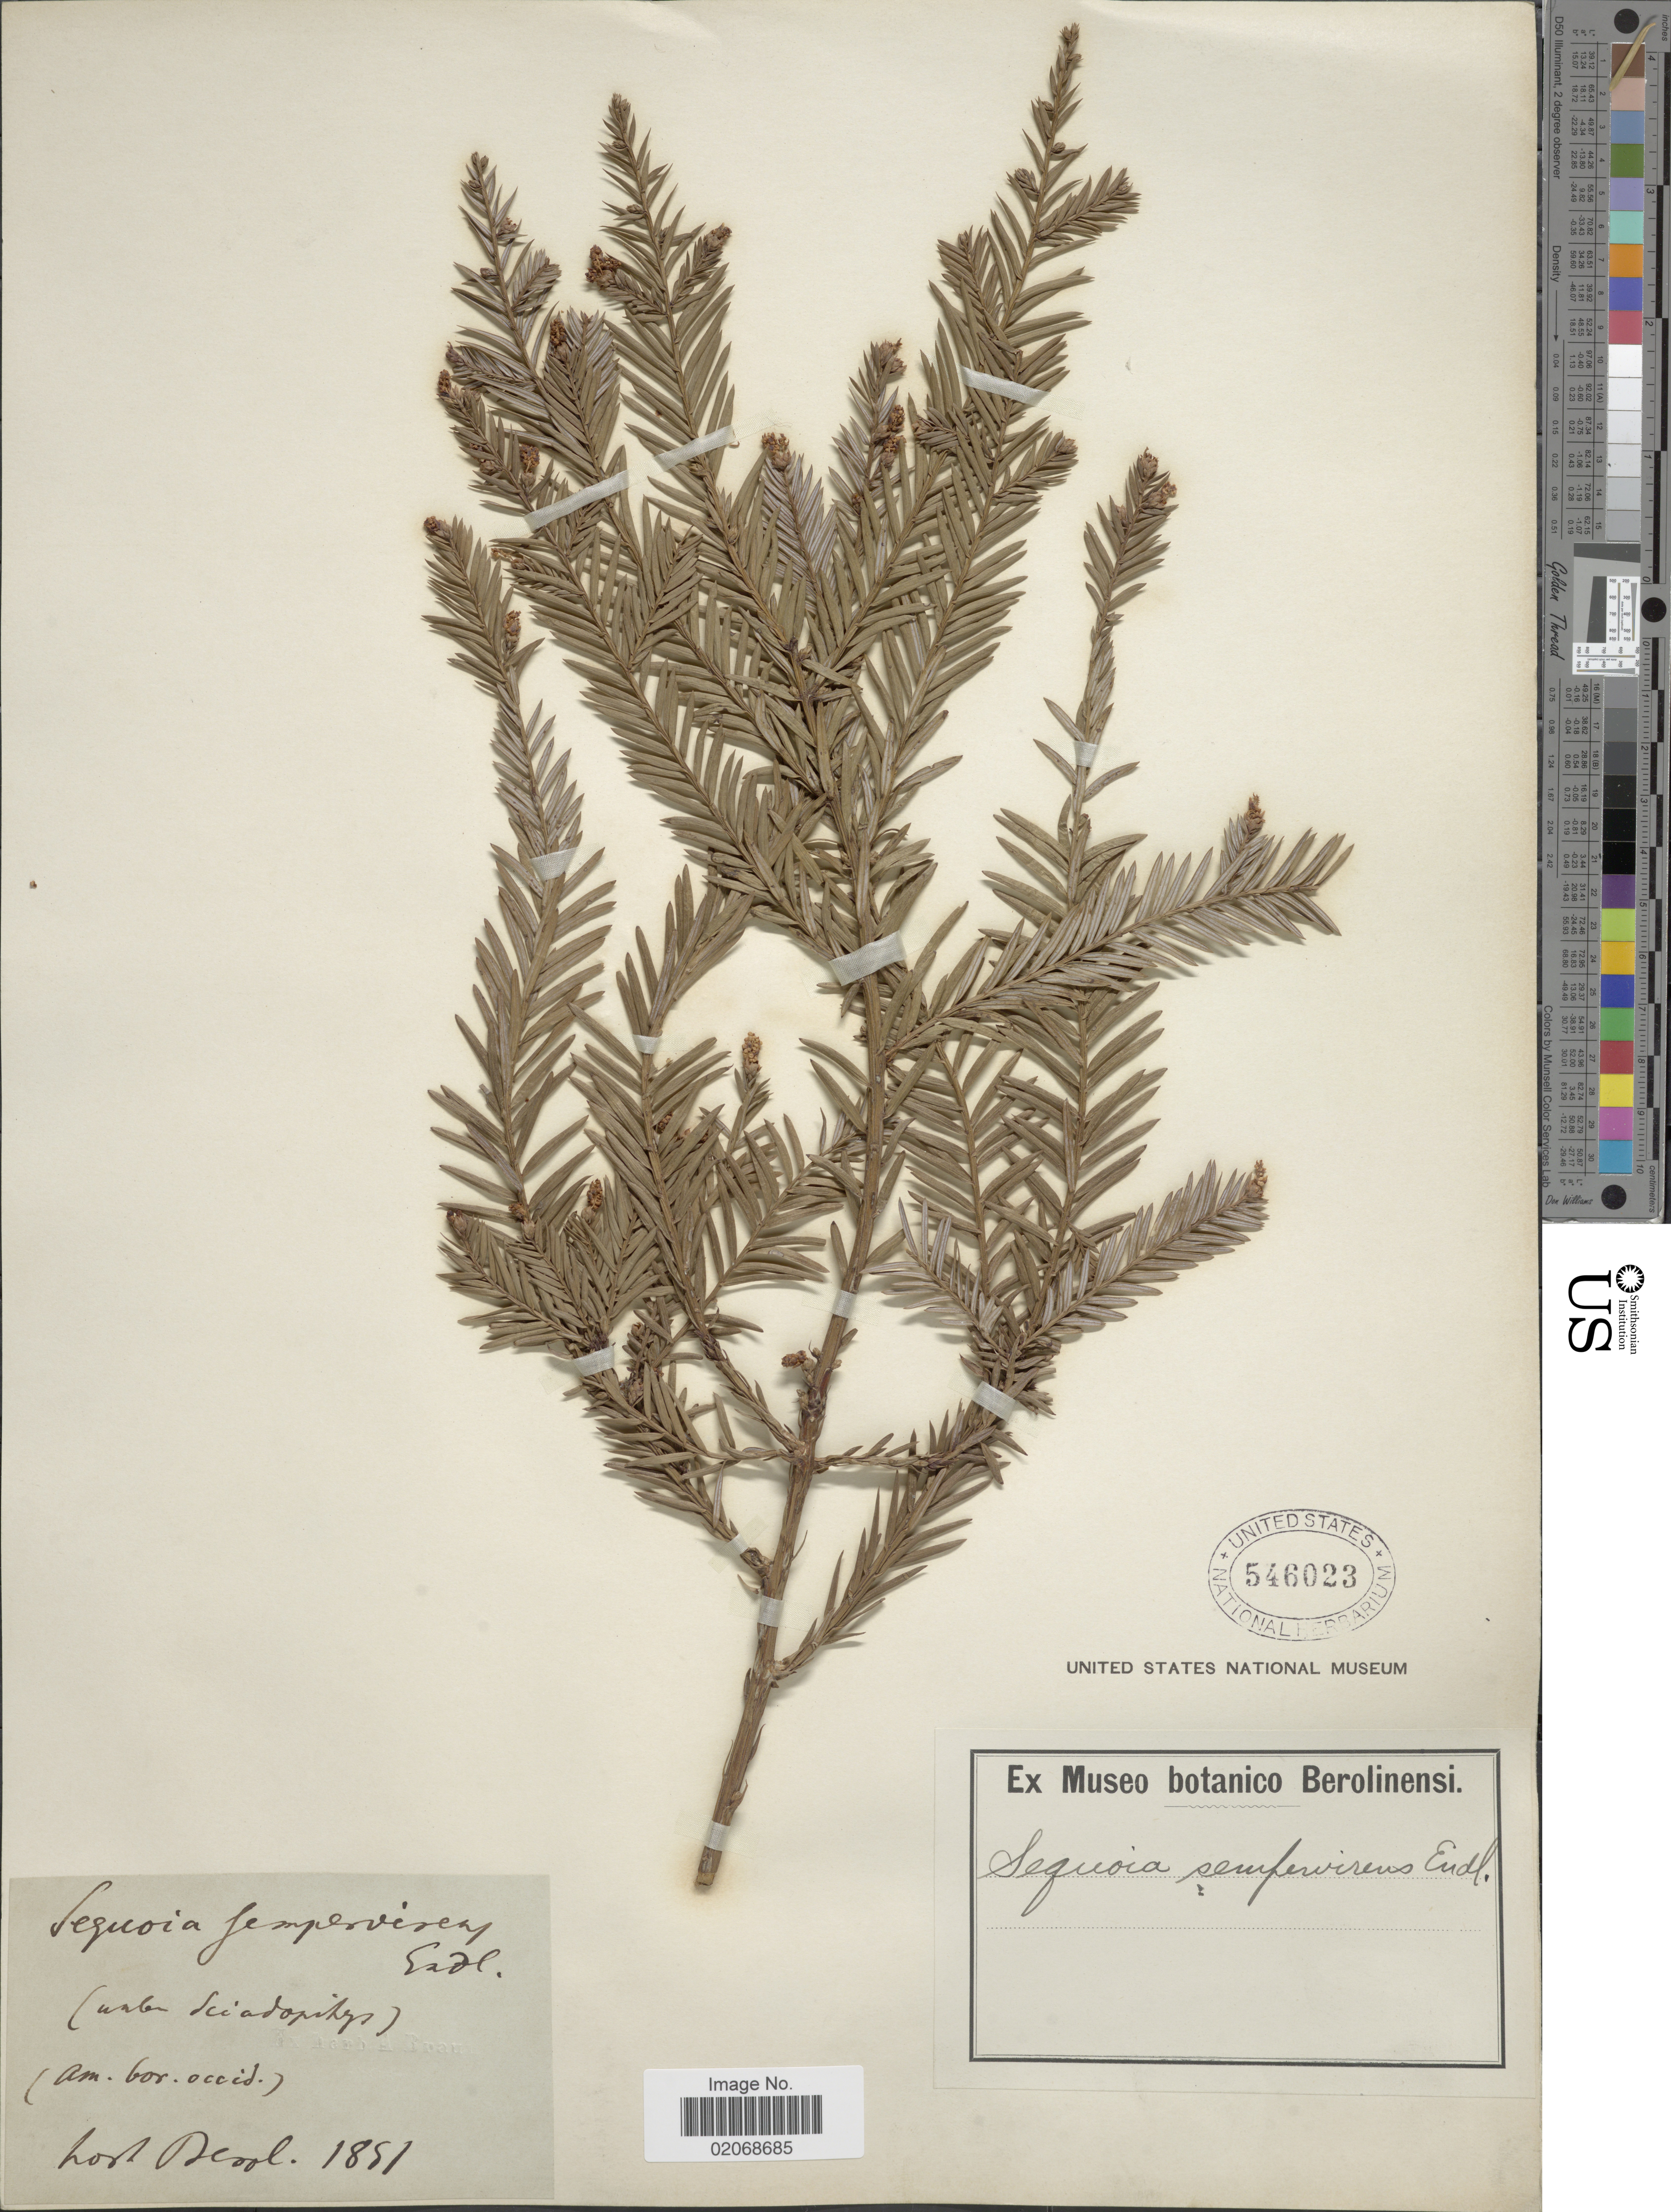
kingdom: Plantae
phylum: Tracheophyta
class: Pinopsida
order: Pinales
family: Cupressaceae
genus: Sequoia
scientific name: Sequoia sempervirens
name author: (D. Don) Endl.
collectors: ex Museo Botanico Berolinensi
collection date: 1851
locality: Hort Becol. Urbem Sciadophilys [interpreted]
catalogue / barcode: US 546023